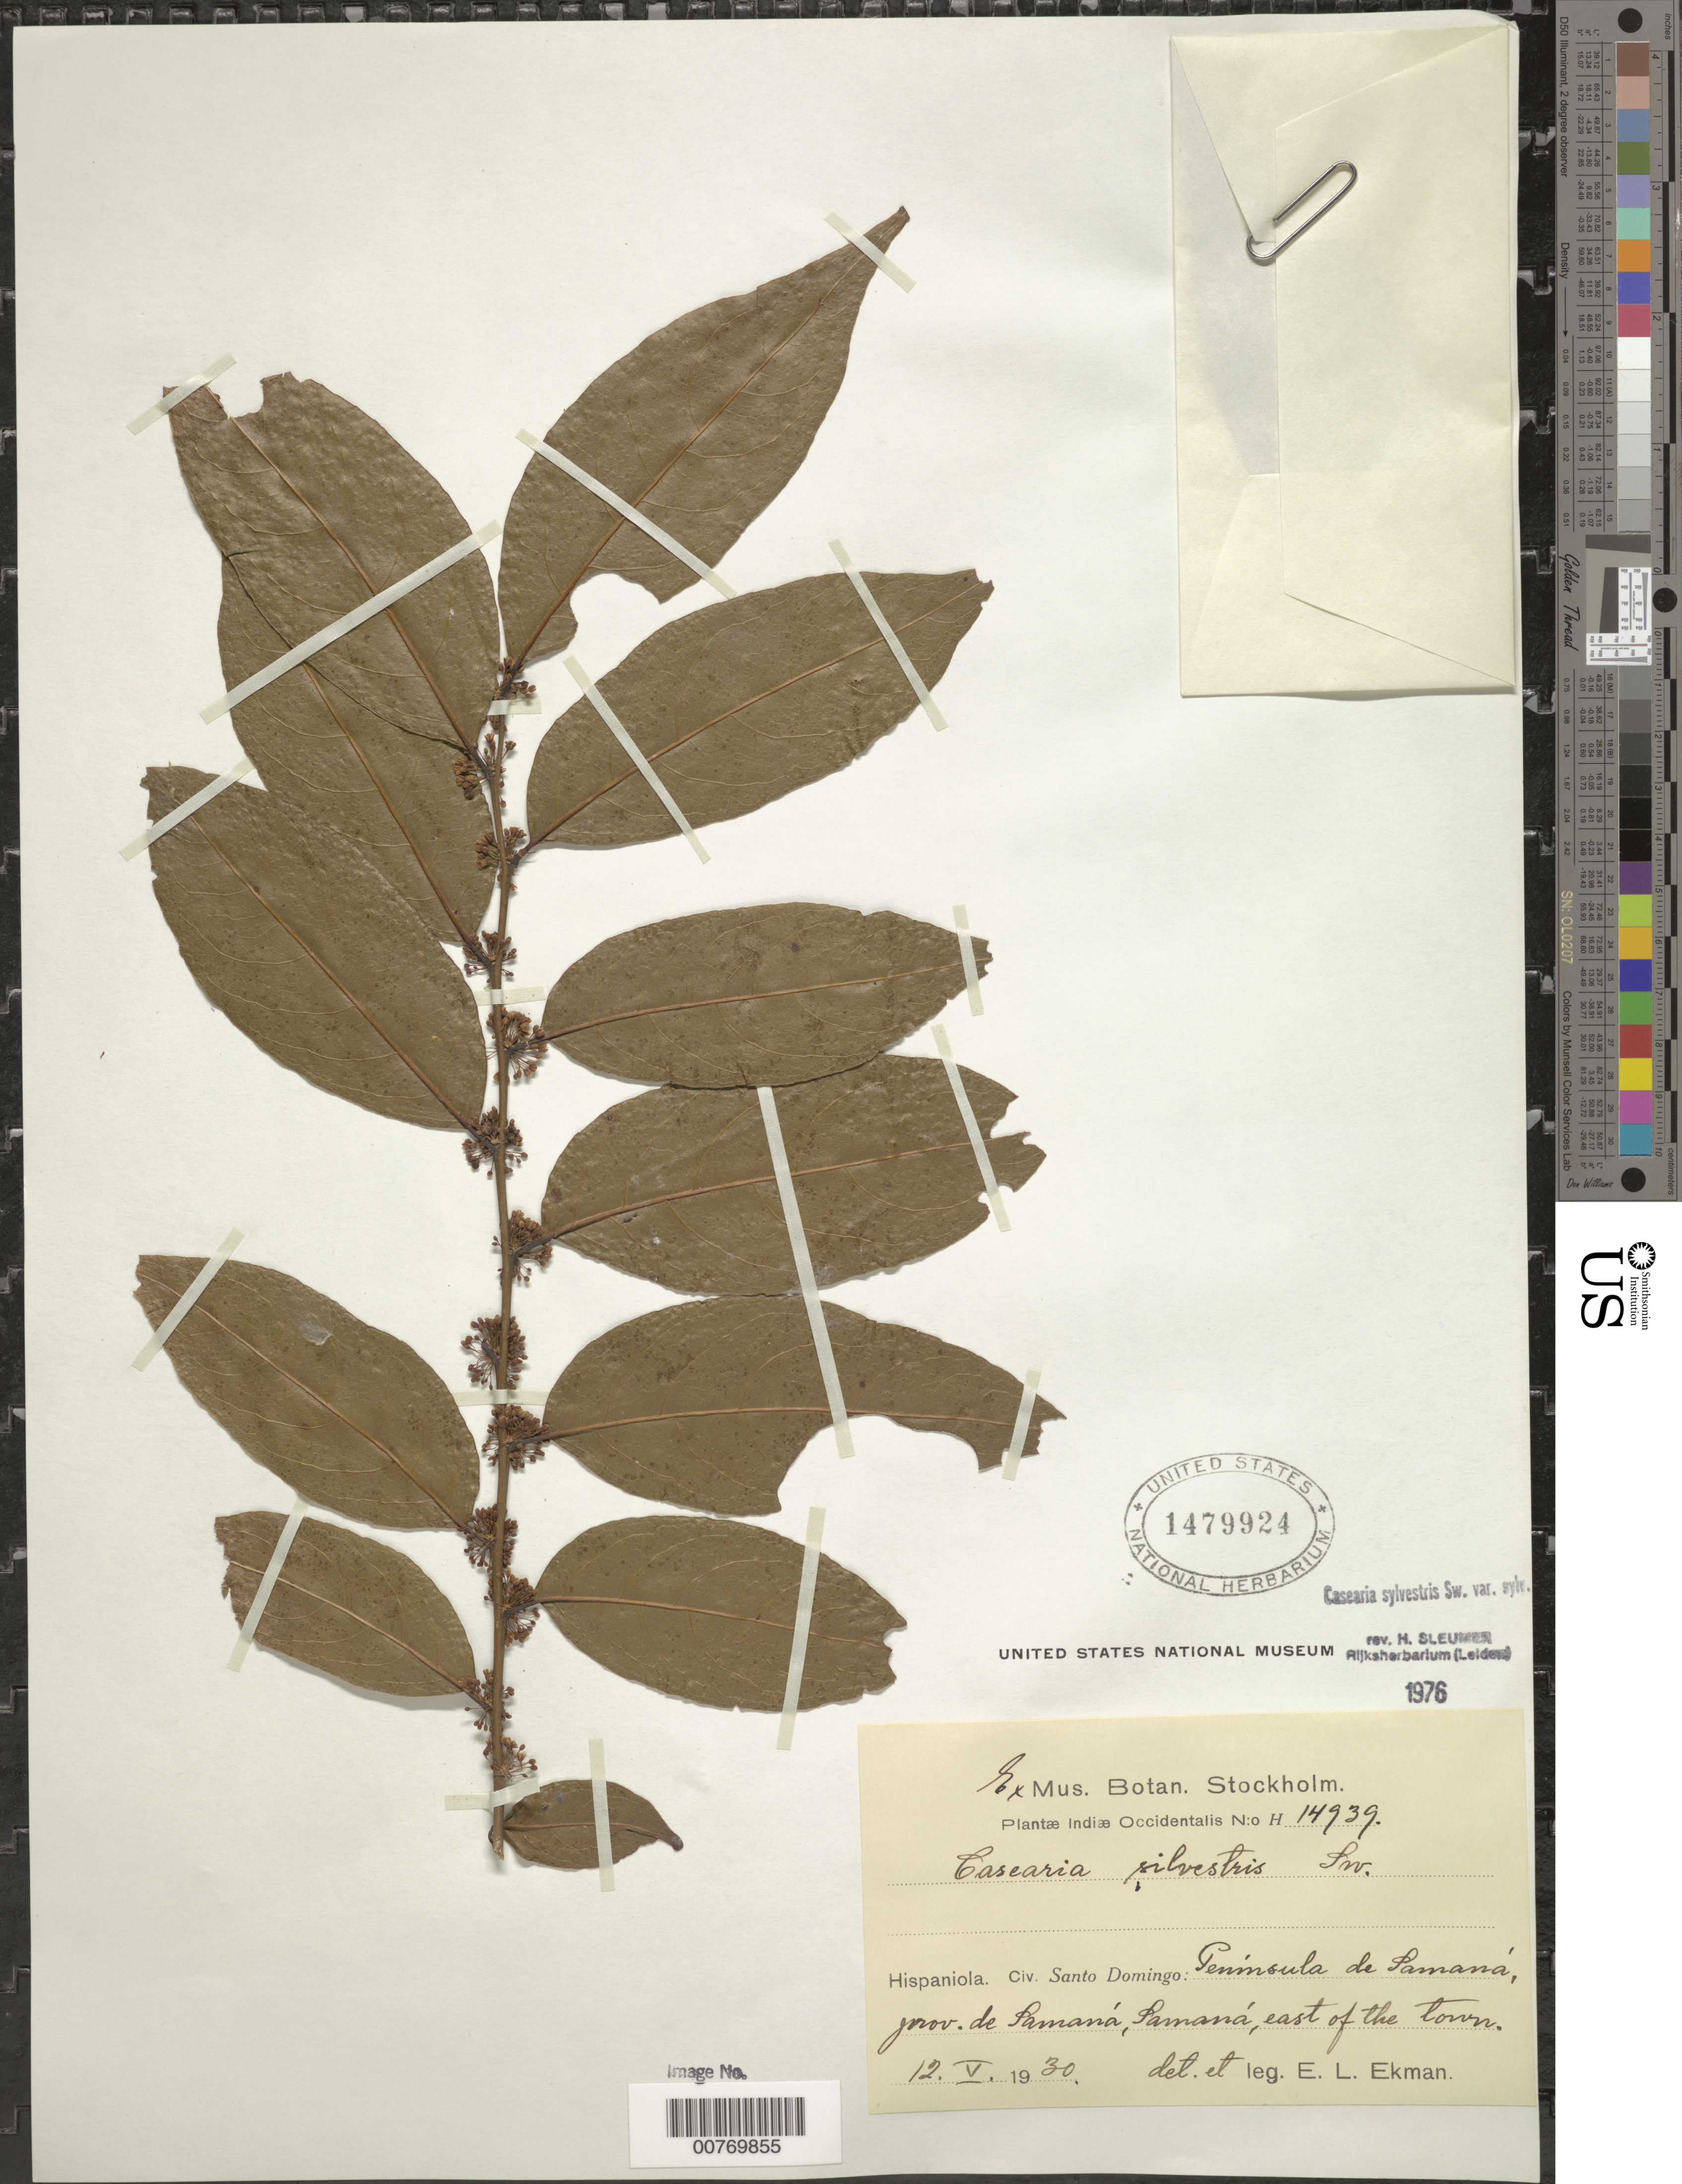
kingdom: Plantae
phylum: Tracheophyta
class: Magnoliopsida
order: Malpighiales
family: Salicaceae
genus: Casearia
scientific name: Casearia sylvestris var. sylvestris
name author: Sw.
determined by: Sleumer, H. O.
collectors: E. L. Ekman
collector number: H 14939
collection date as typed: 12 May 1930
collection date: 1930-05-12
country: Dominican Republic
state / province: Samana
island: Hispaniola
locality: Samaná Peninsula, Samaná, east of town.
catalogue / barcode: US 1479924